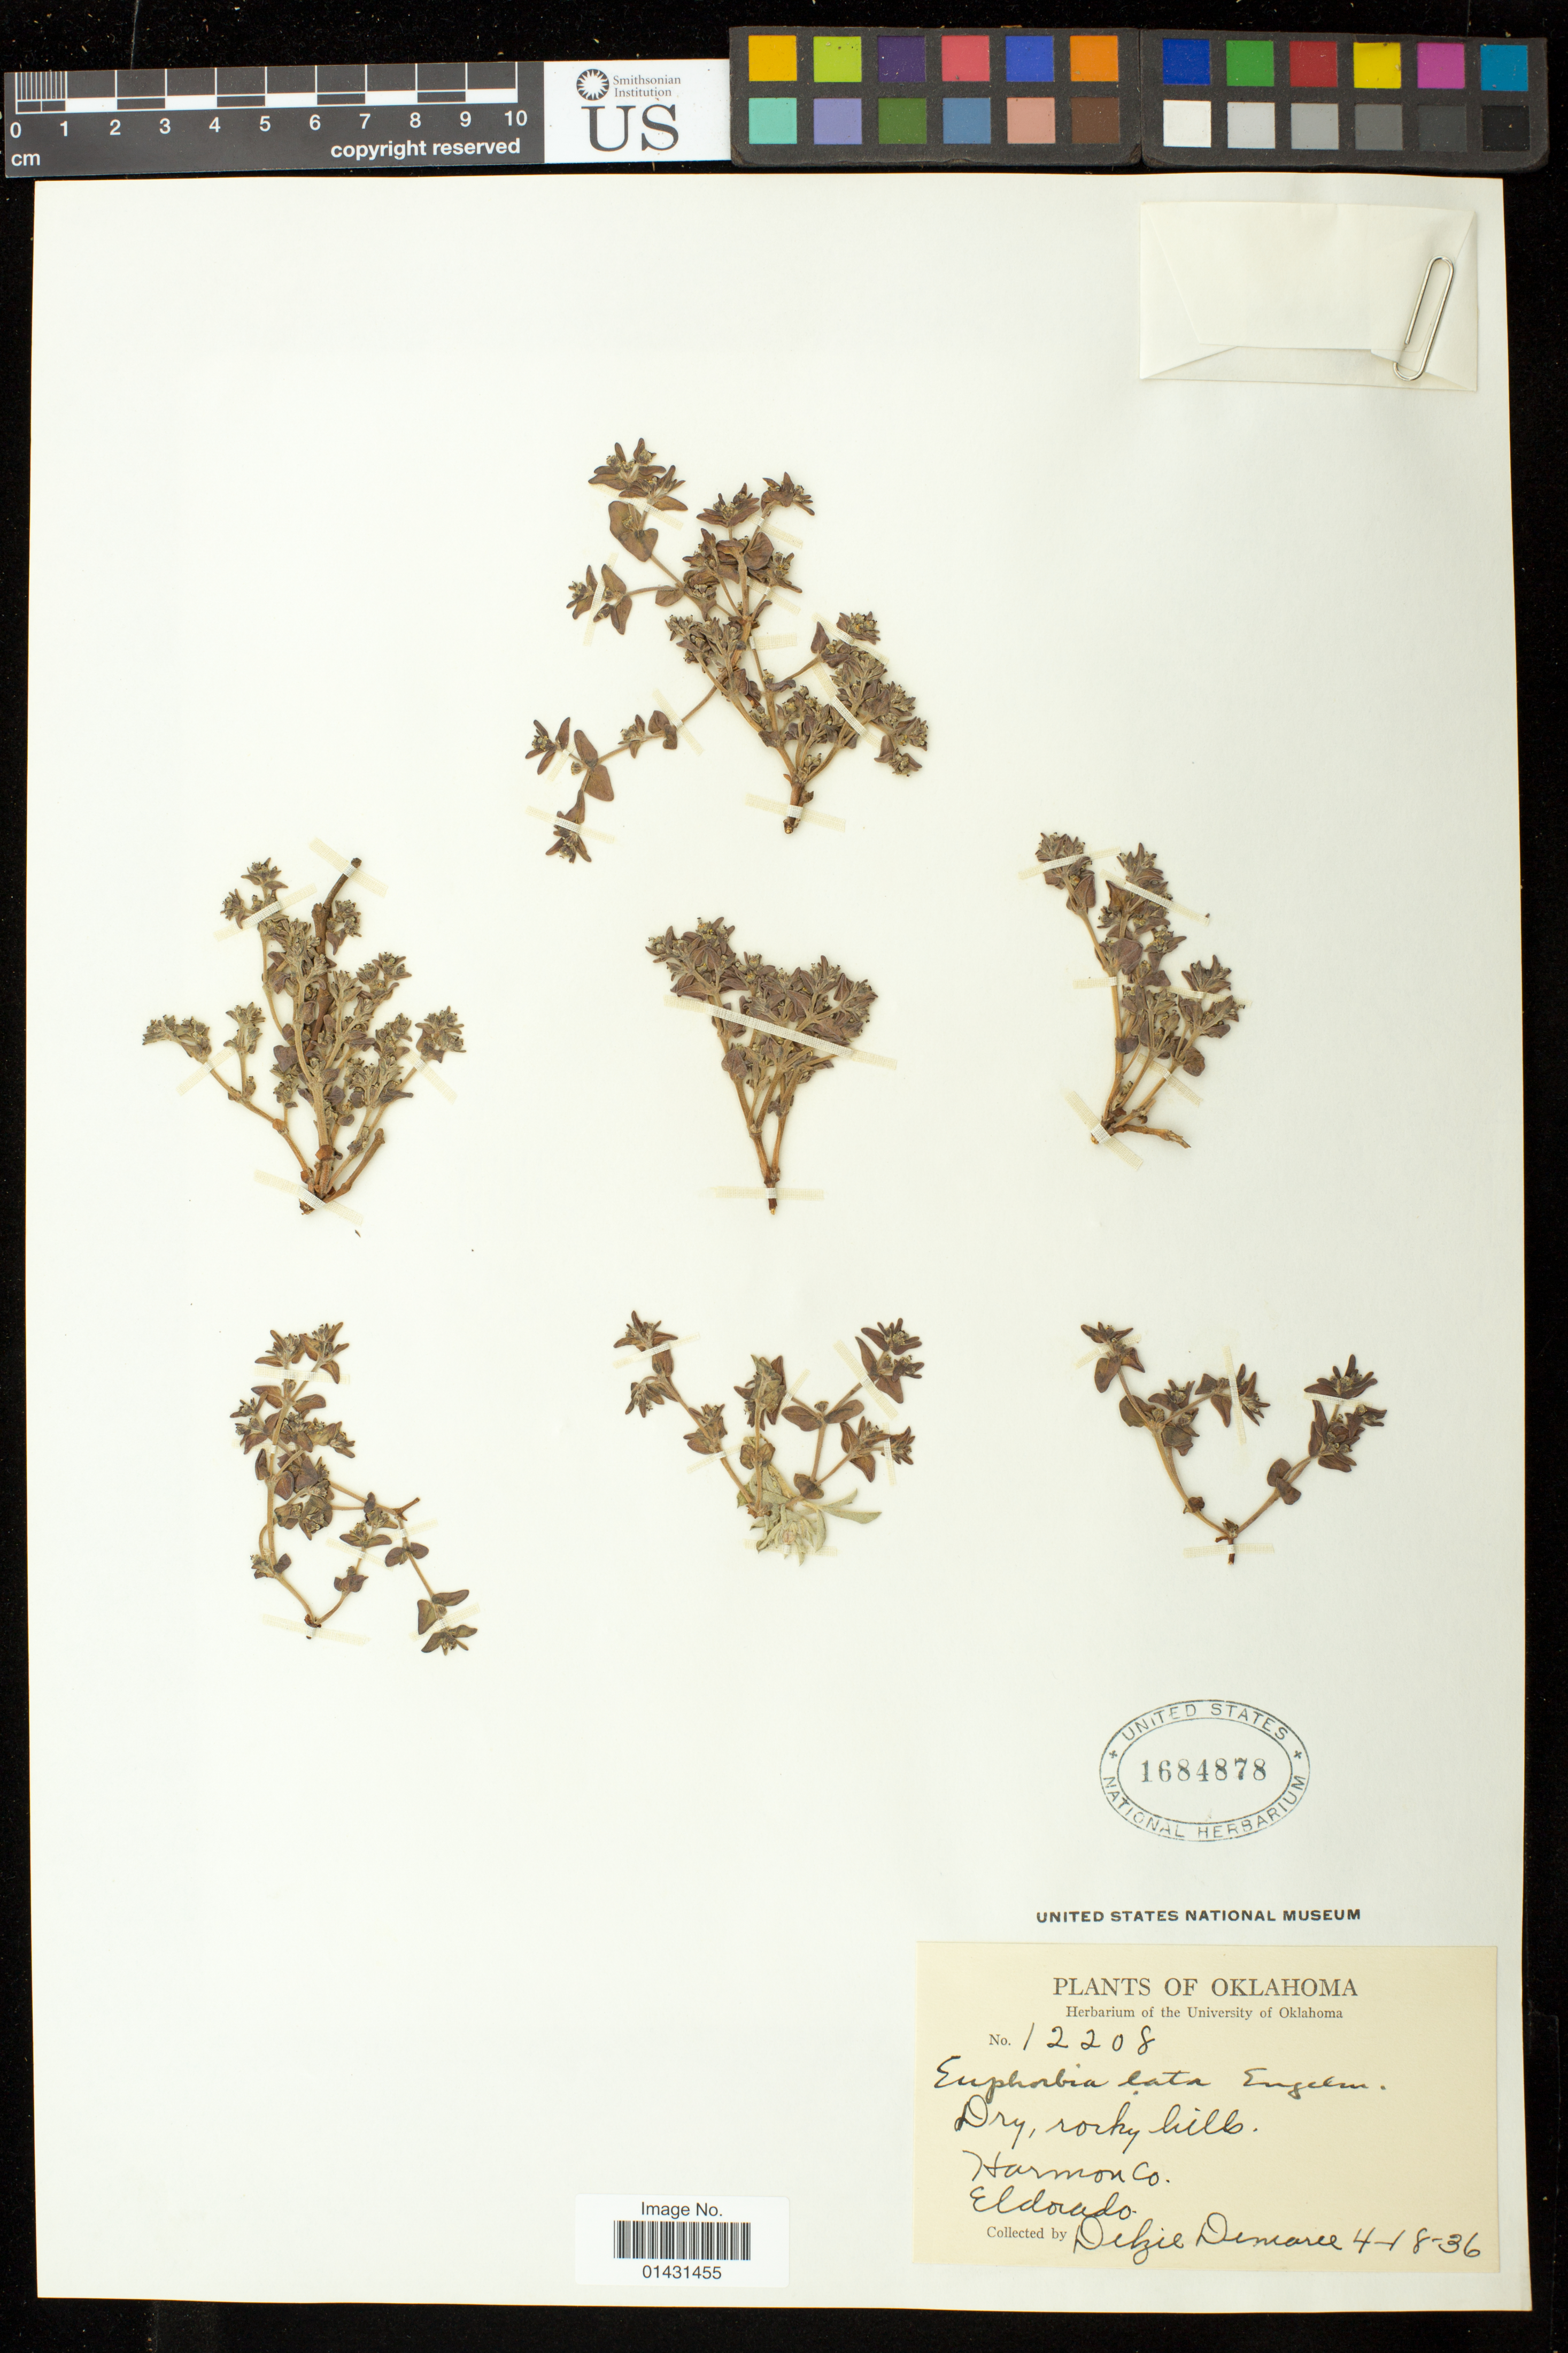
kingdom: Plantae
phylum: Tracheophyta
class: Magnoliopsida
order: Malpighiales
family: Euphorbiaceae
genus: Euphorbia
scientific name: Euphorbia laxa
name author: Drake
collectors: D. Demaree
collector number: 12208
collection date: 1936-04-18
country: United States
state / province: Oklahoma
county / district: Jackson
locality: Eldorado, Harmon Co.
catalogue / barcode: US 1684878